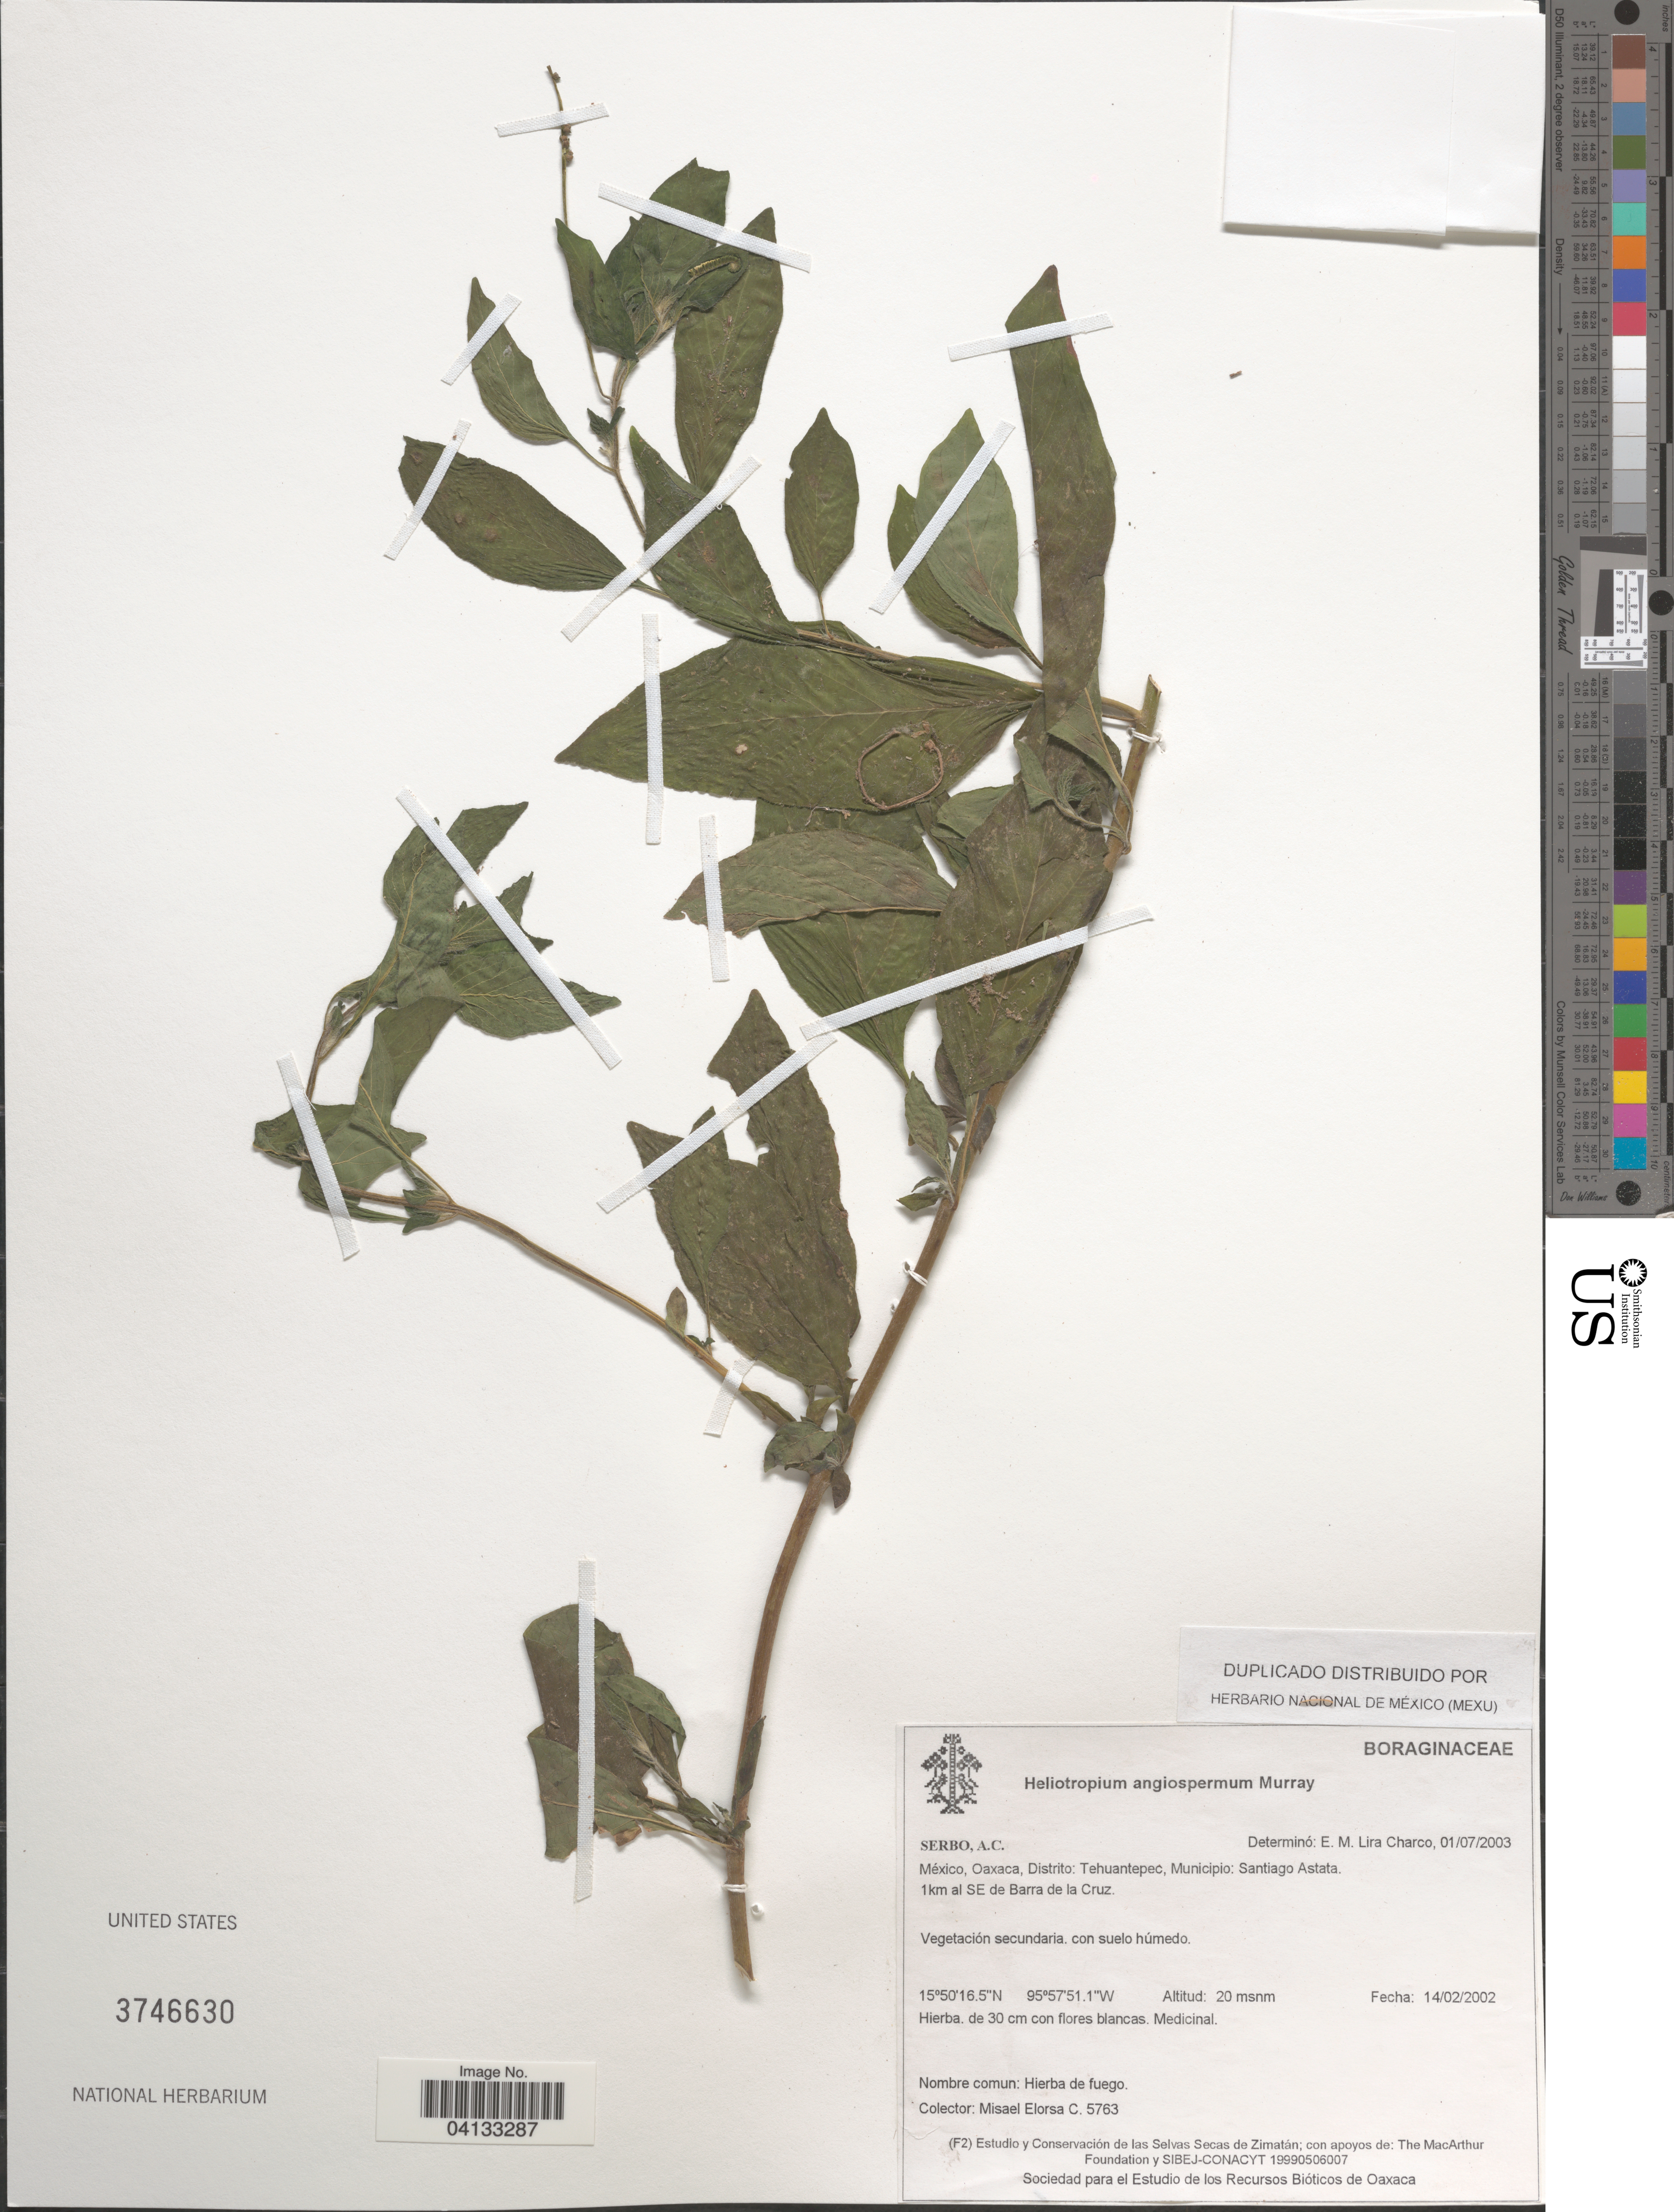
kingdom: Plantae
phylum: Tracheophyta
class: Magnoliopsida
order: Boraginales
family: Heliotropiaceae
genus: Heliotropium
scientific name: Heliotropium angiospermum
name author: Murray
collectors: M. Elorsa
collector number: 5763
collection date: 2002-02-14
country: Mexico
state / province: Oaxaca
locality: Distrito: Tehuantepec, Municipio: Santiago Astata. 1km al SE de Barra de la Cruz.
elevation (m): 20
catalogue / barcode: US 3746630